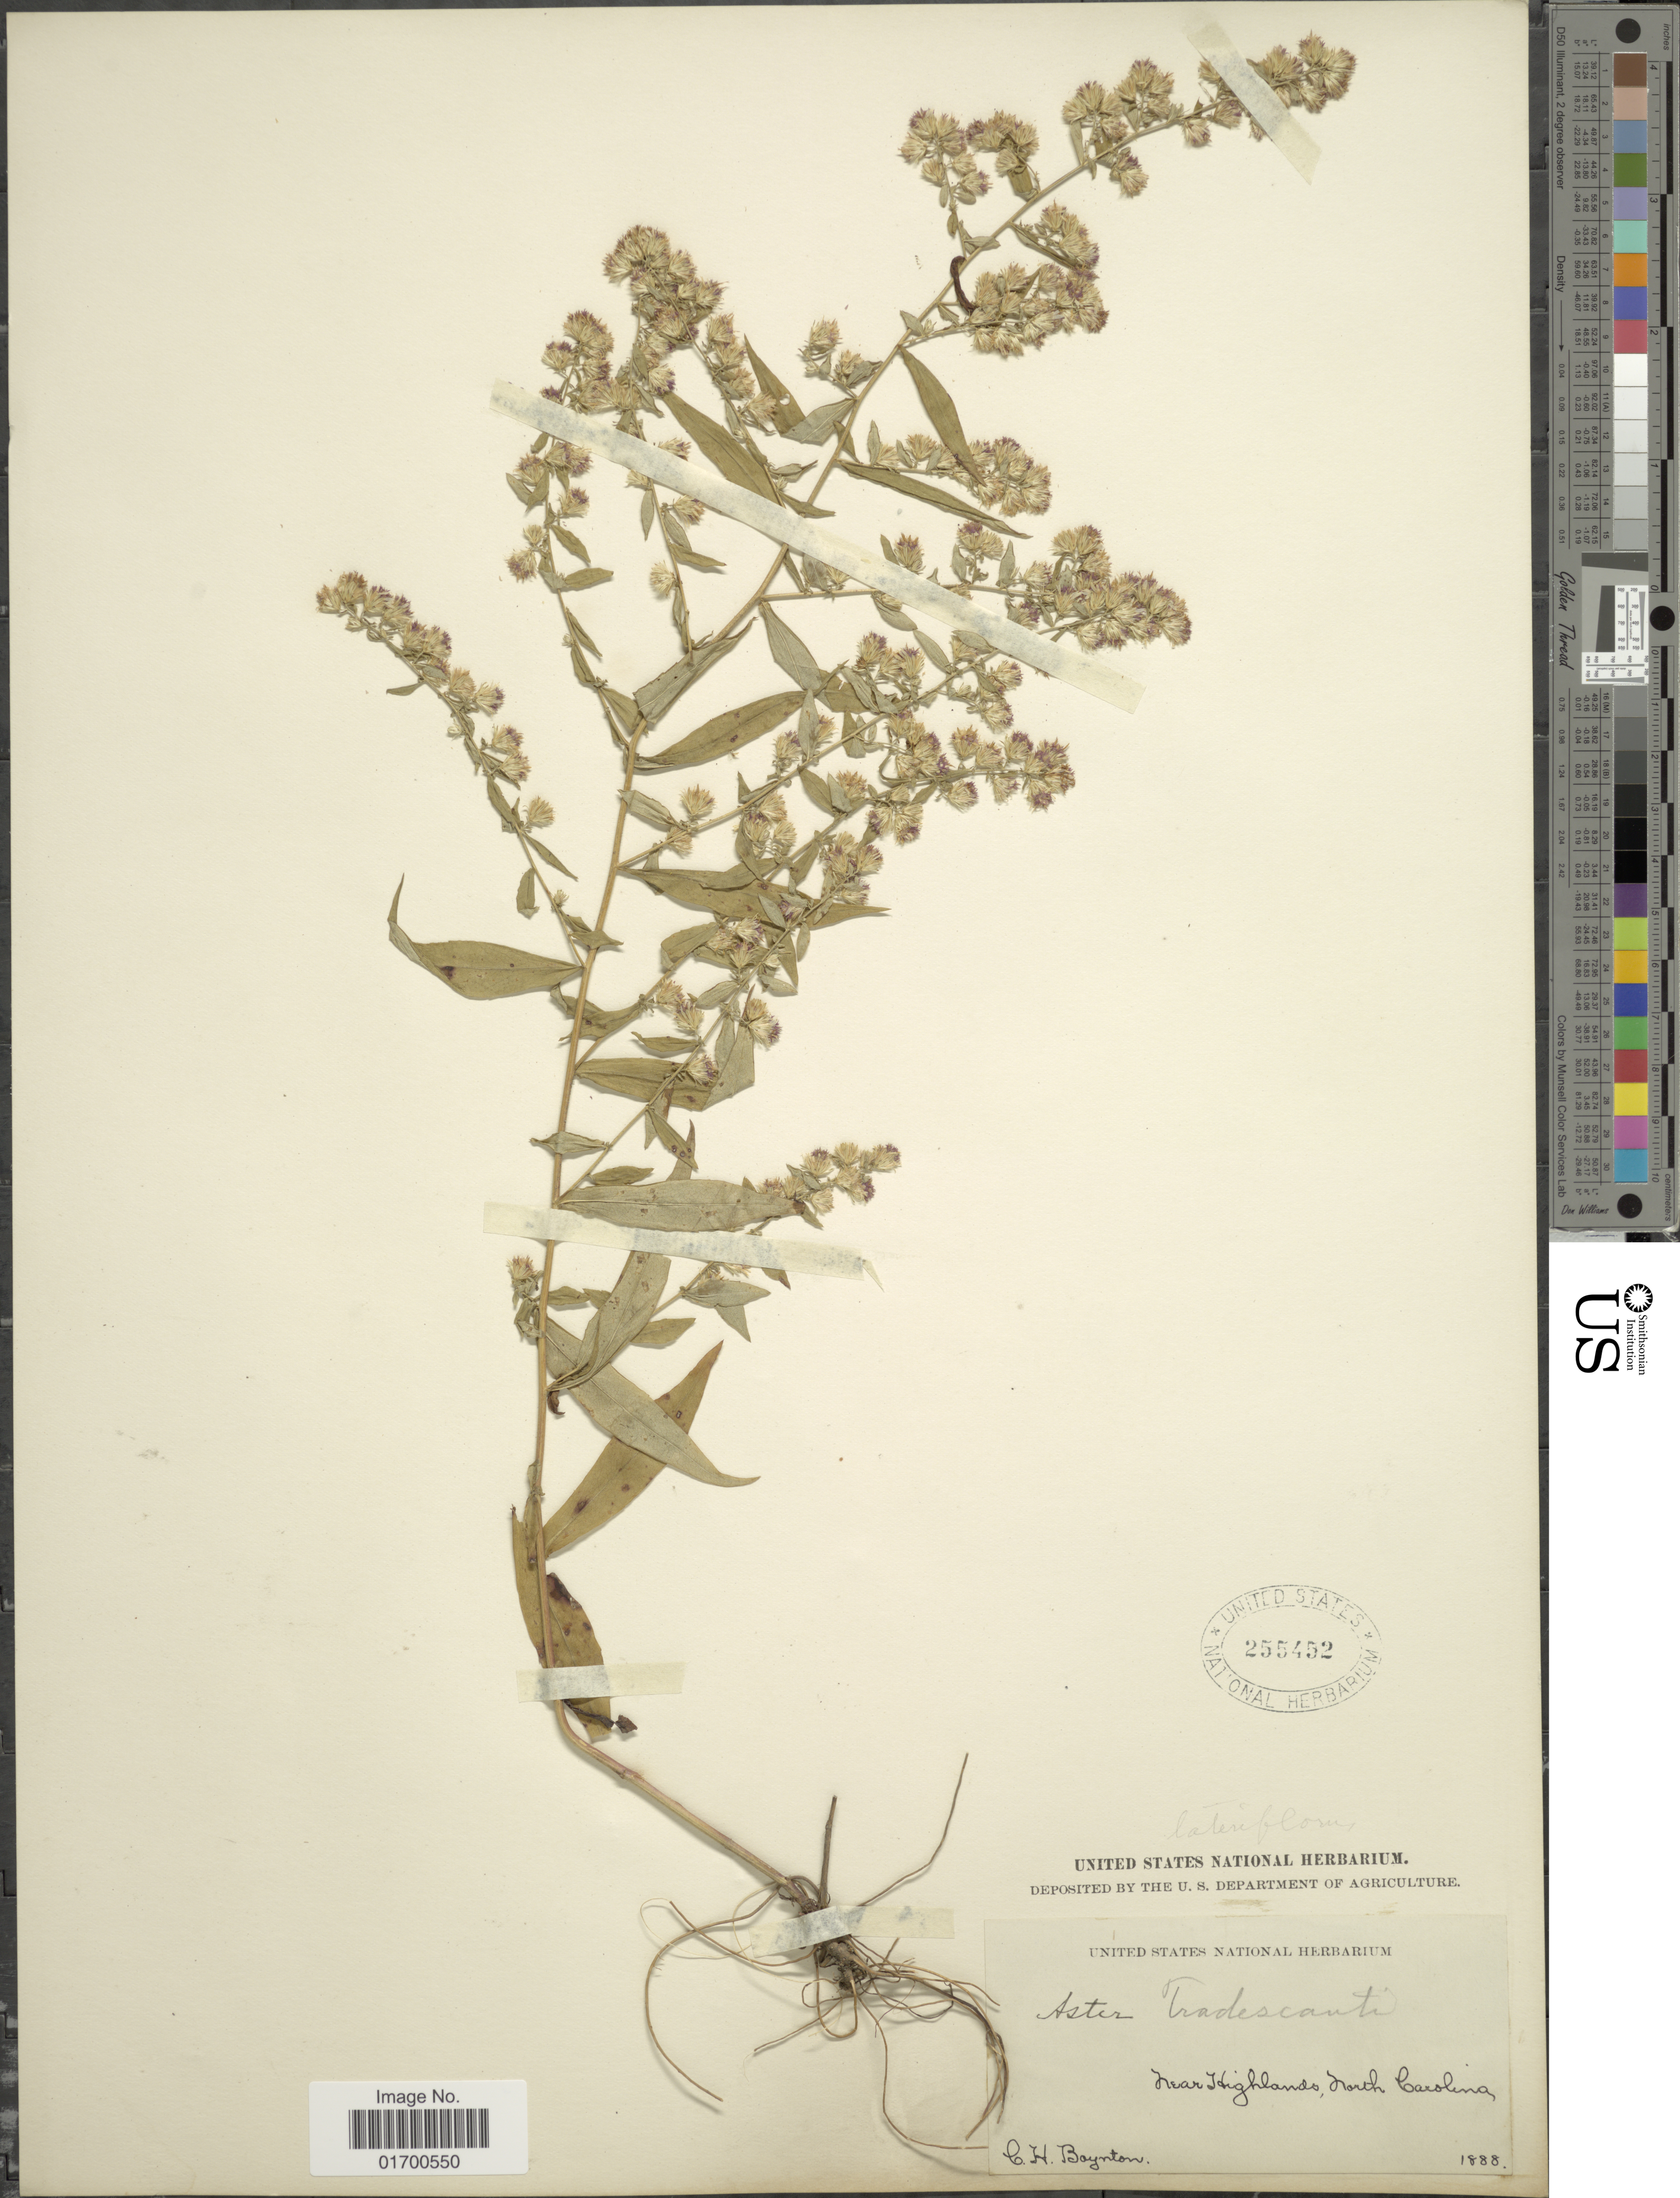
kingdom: Plantae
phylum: Tracheophyta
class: Magnoliopsida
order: Asterales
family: Asteraceae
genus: Symphyotrichum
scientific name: Symphyotrichum lateriflorum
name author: (L.) Á. Löve & D. Löve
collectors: C. Boynton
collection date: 1888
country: United States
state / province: North Carolina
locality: Near Highlands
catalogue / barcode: US 255452